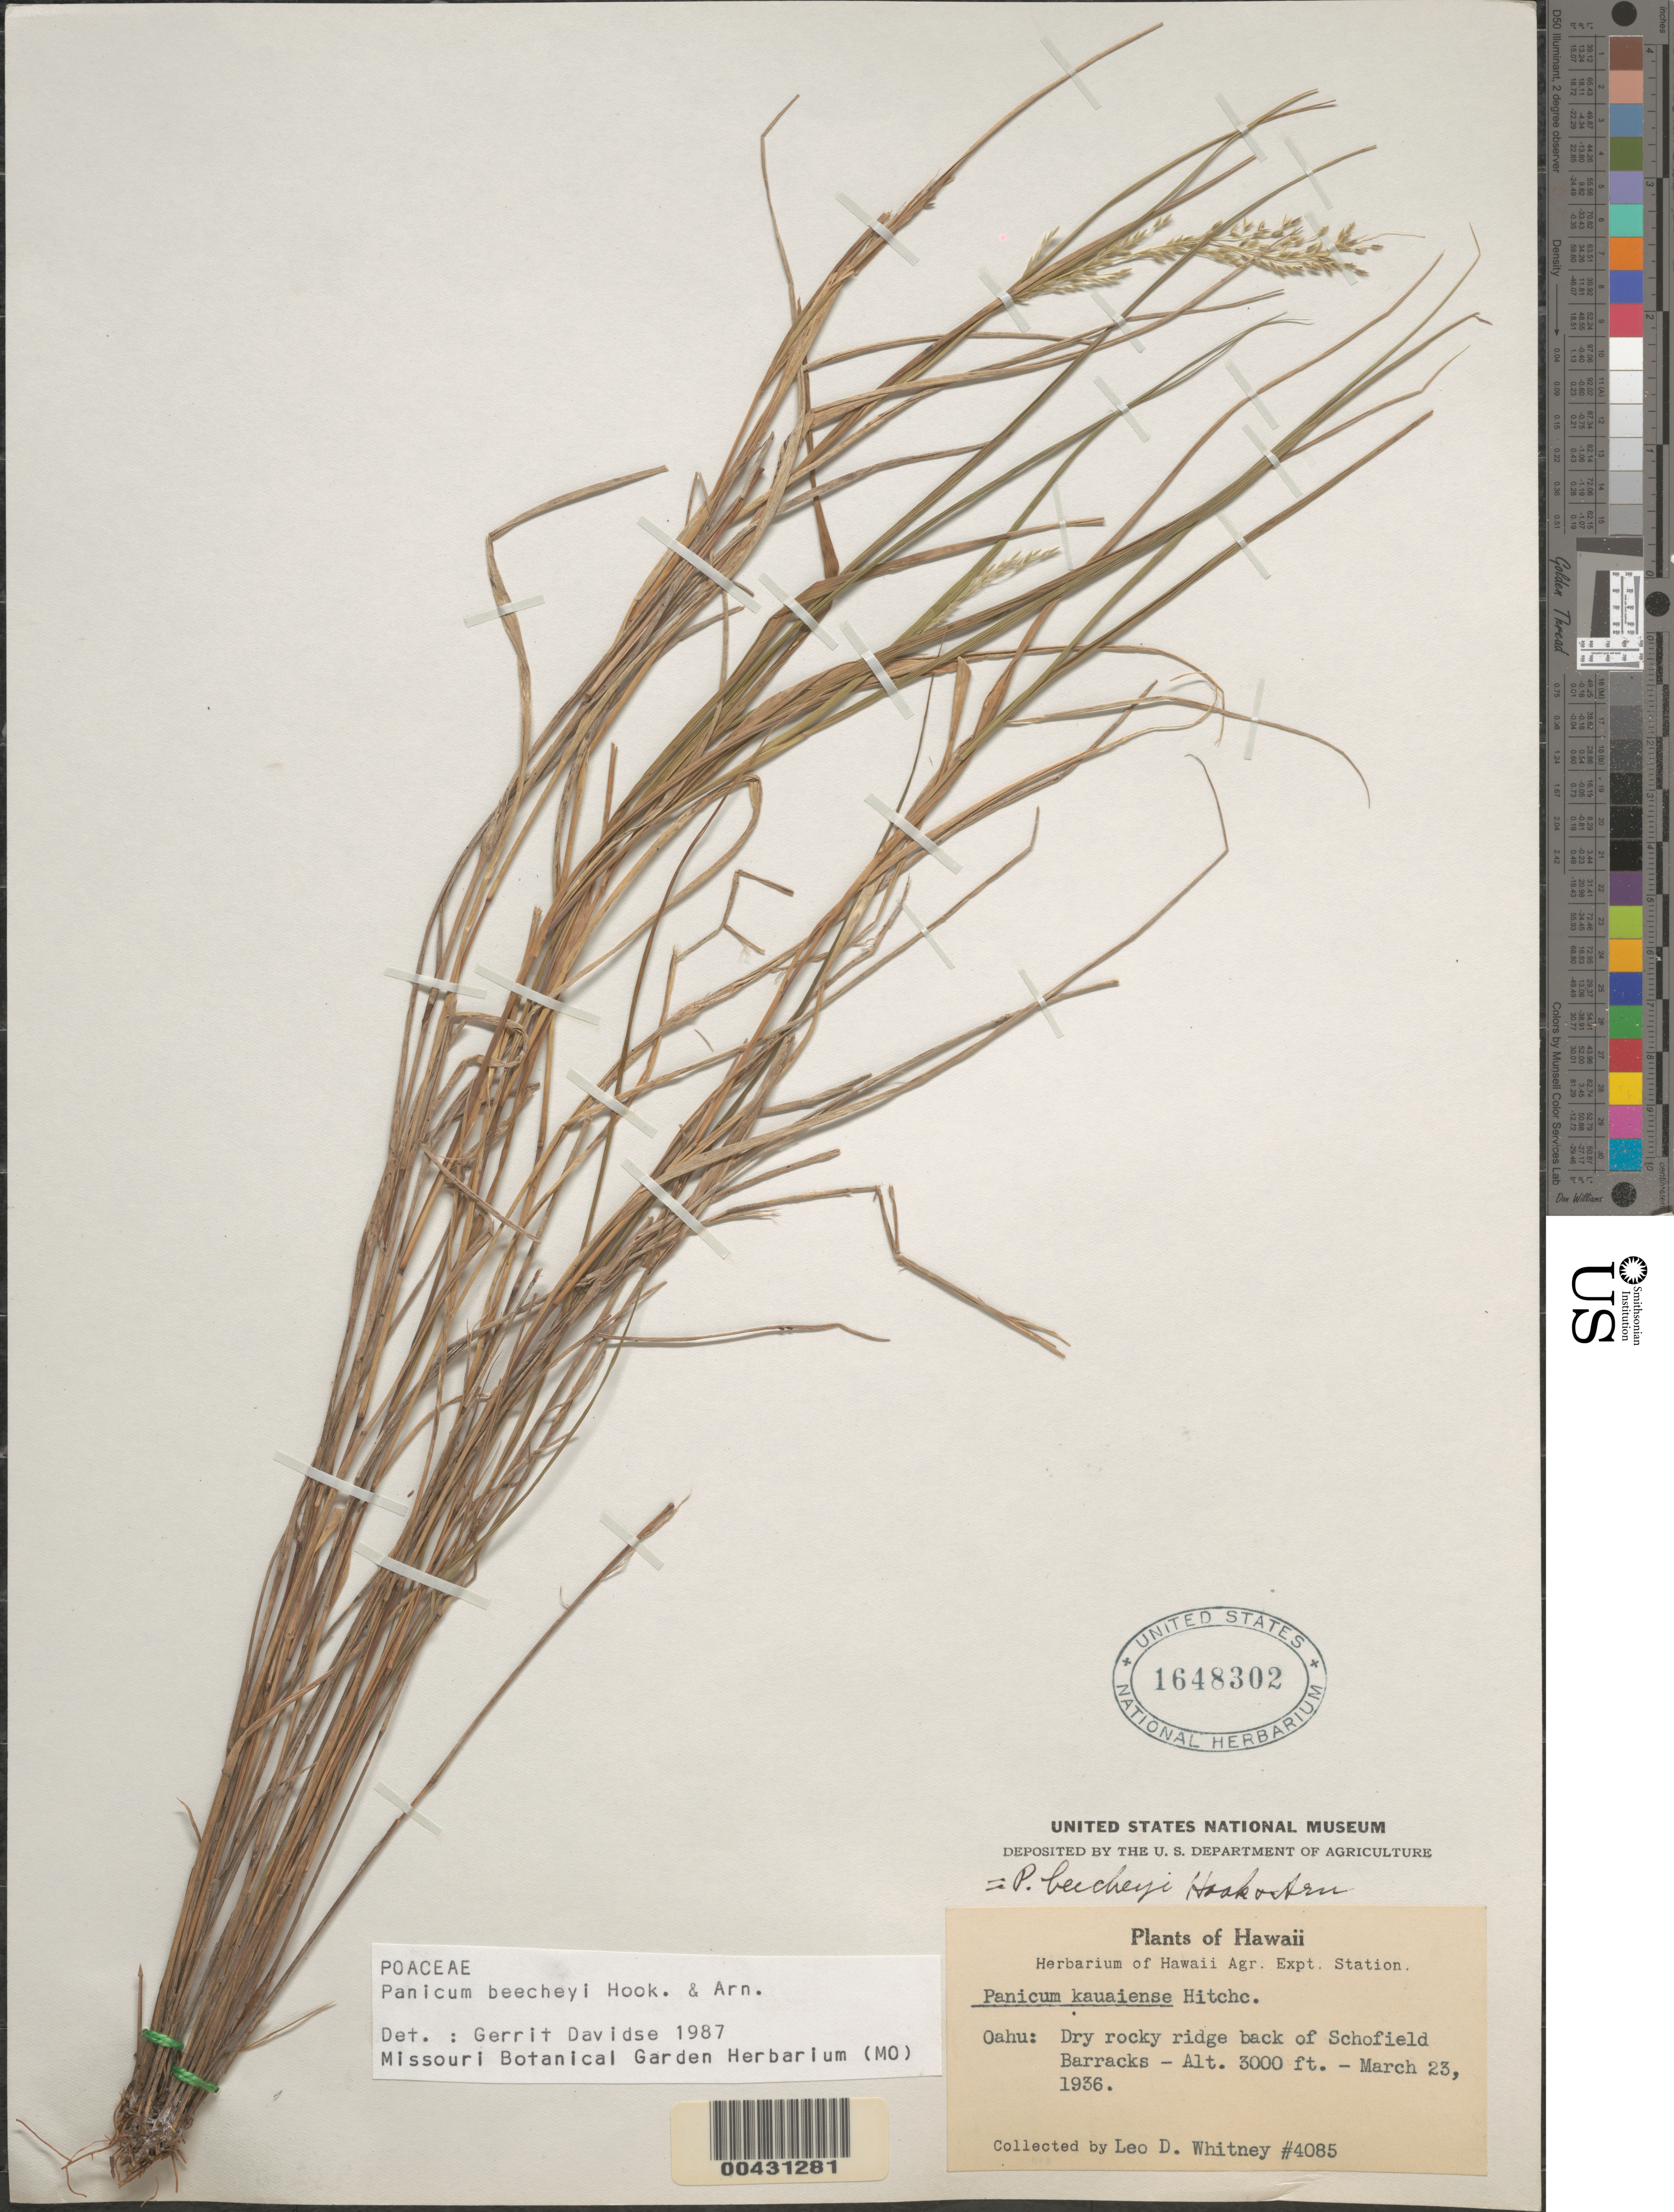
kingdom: Plantae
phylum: Tracheophyta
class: Liliopsida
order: Poales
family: Poaceae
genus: Panicum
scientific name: Panicum beecheyi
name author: Hook. & Arn.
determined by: Faccenda, K.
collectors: L. Whitney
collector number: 4085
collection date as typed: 23 Mar 1936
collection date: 1936-03-23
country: United States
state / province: Hawaii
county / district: Honolulu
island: Oahu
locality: Back of Schofield Barracks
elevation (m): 914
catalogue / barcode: US 1648302